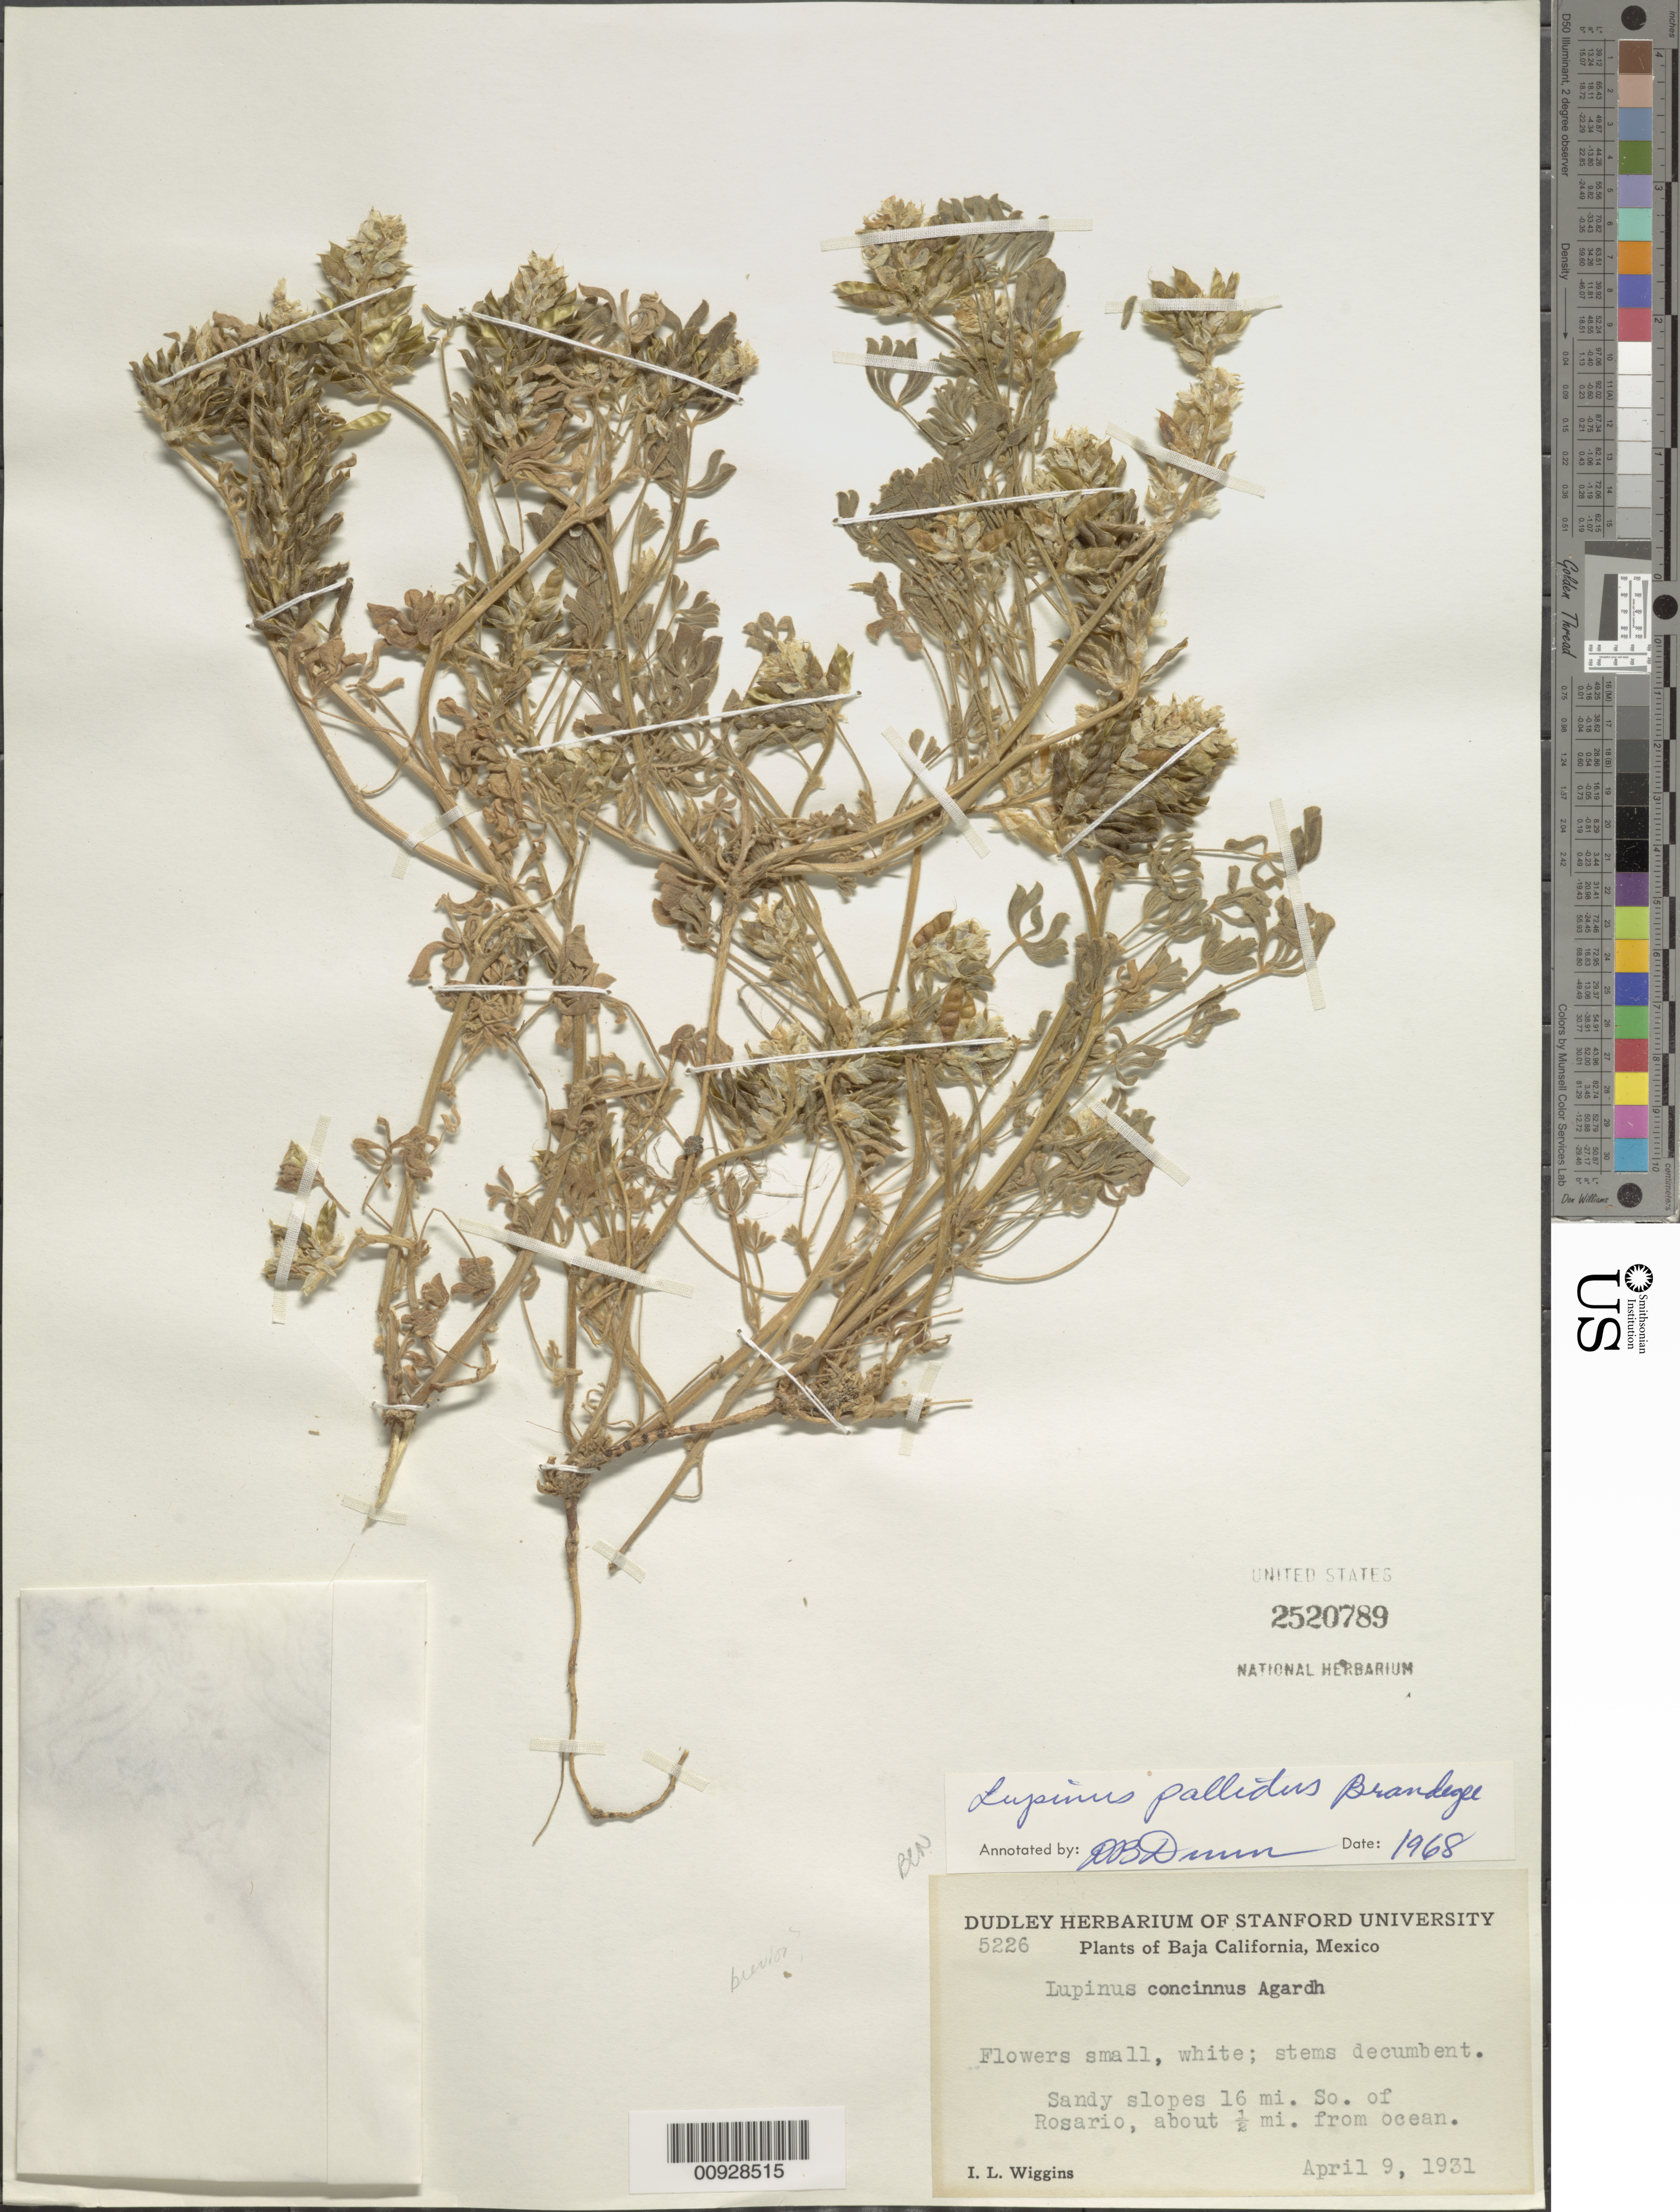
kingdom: Plantae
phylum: Tracheophyta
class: Magnoliopsida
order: Fabales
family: Fabaceae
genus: Lupinus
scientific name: Lupinus pallidus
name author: Brandegee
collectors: I. L. Wiggins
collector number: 5226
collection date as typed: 09 Apr 1931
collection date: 1931-04-09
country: Mexico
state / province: Baja California Norte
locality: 16 mi. S of Rosario, about ½ mi. from ocean.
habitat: Sandy slopes.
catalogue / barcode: US 2520789